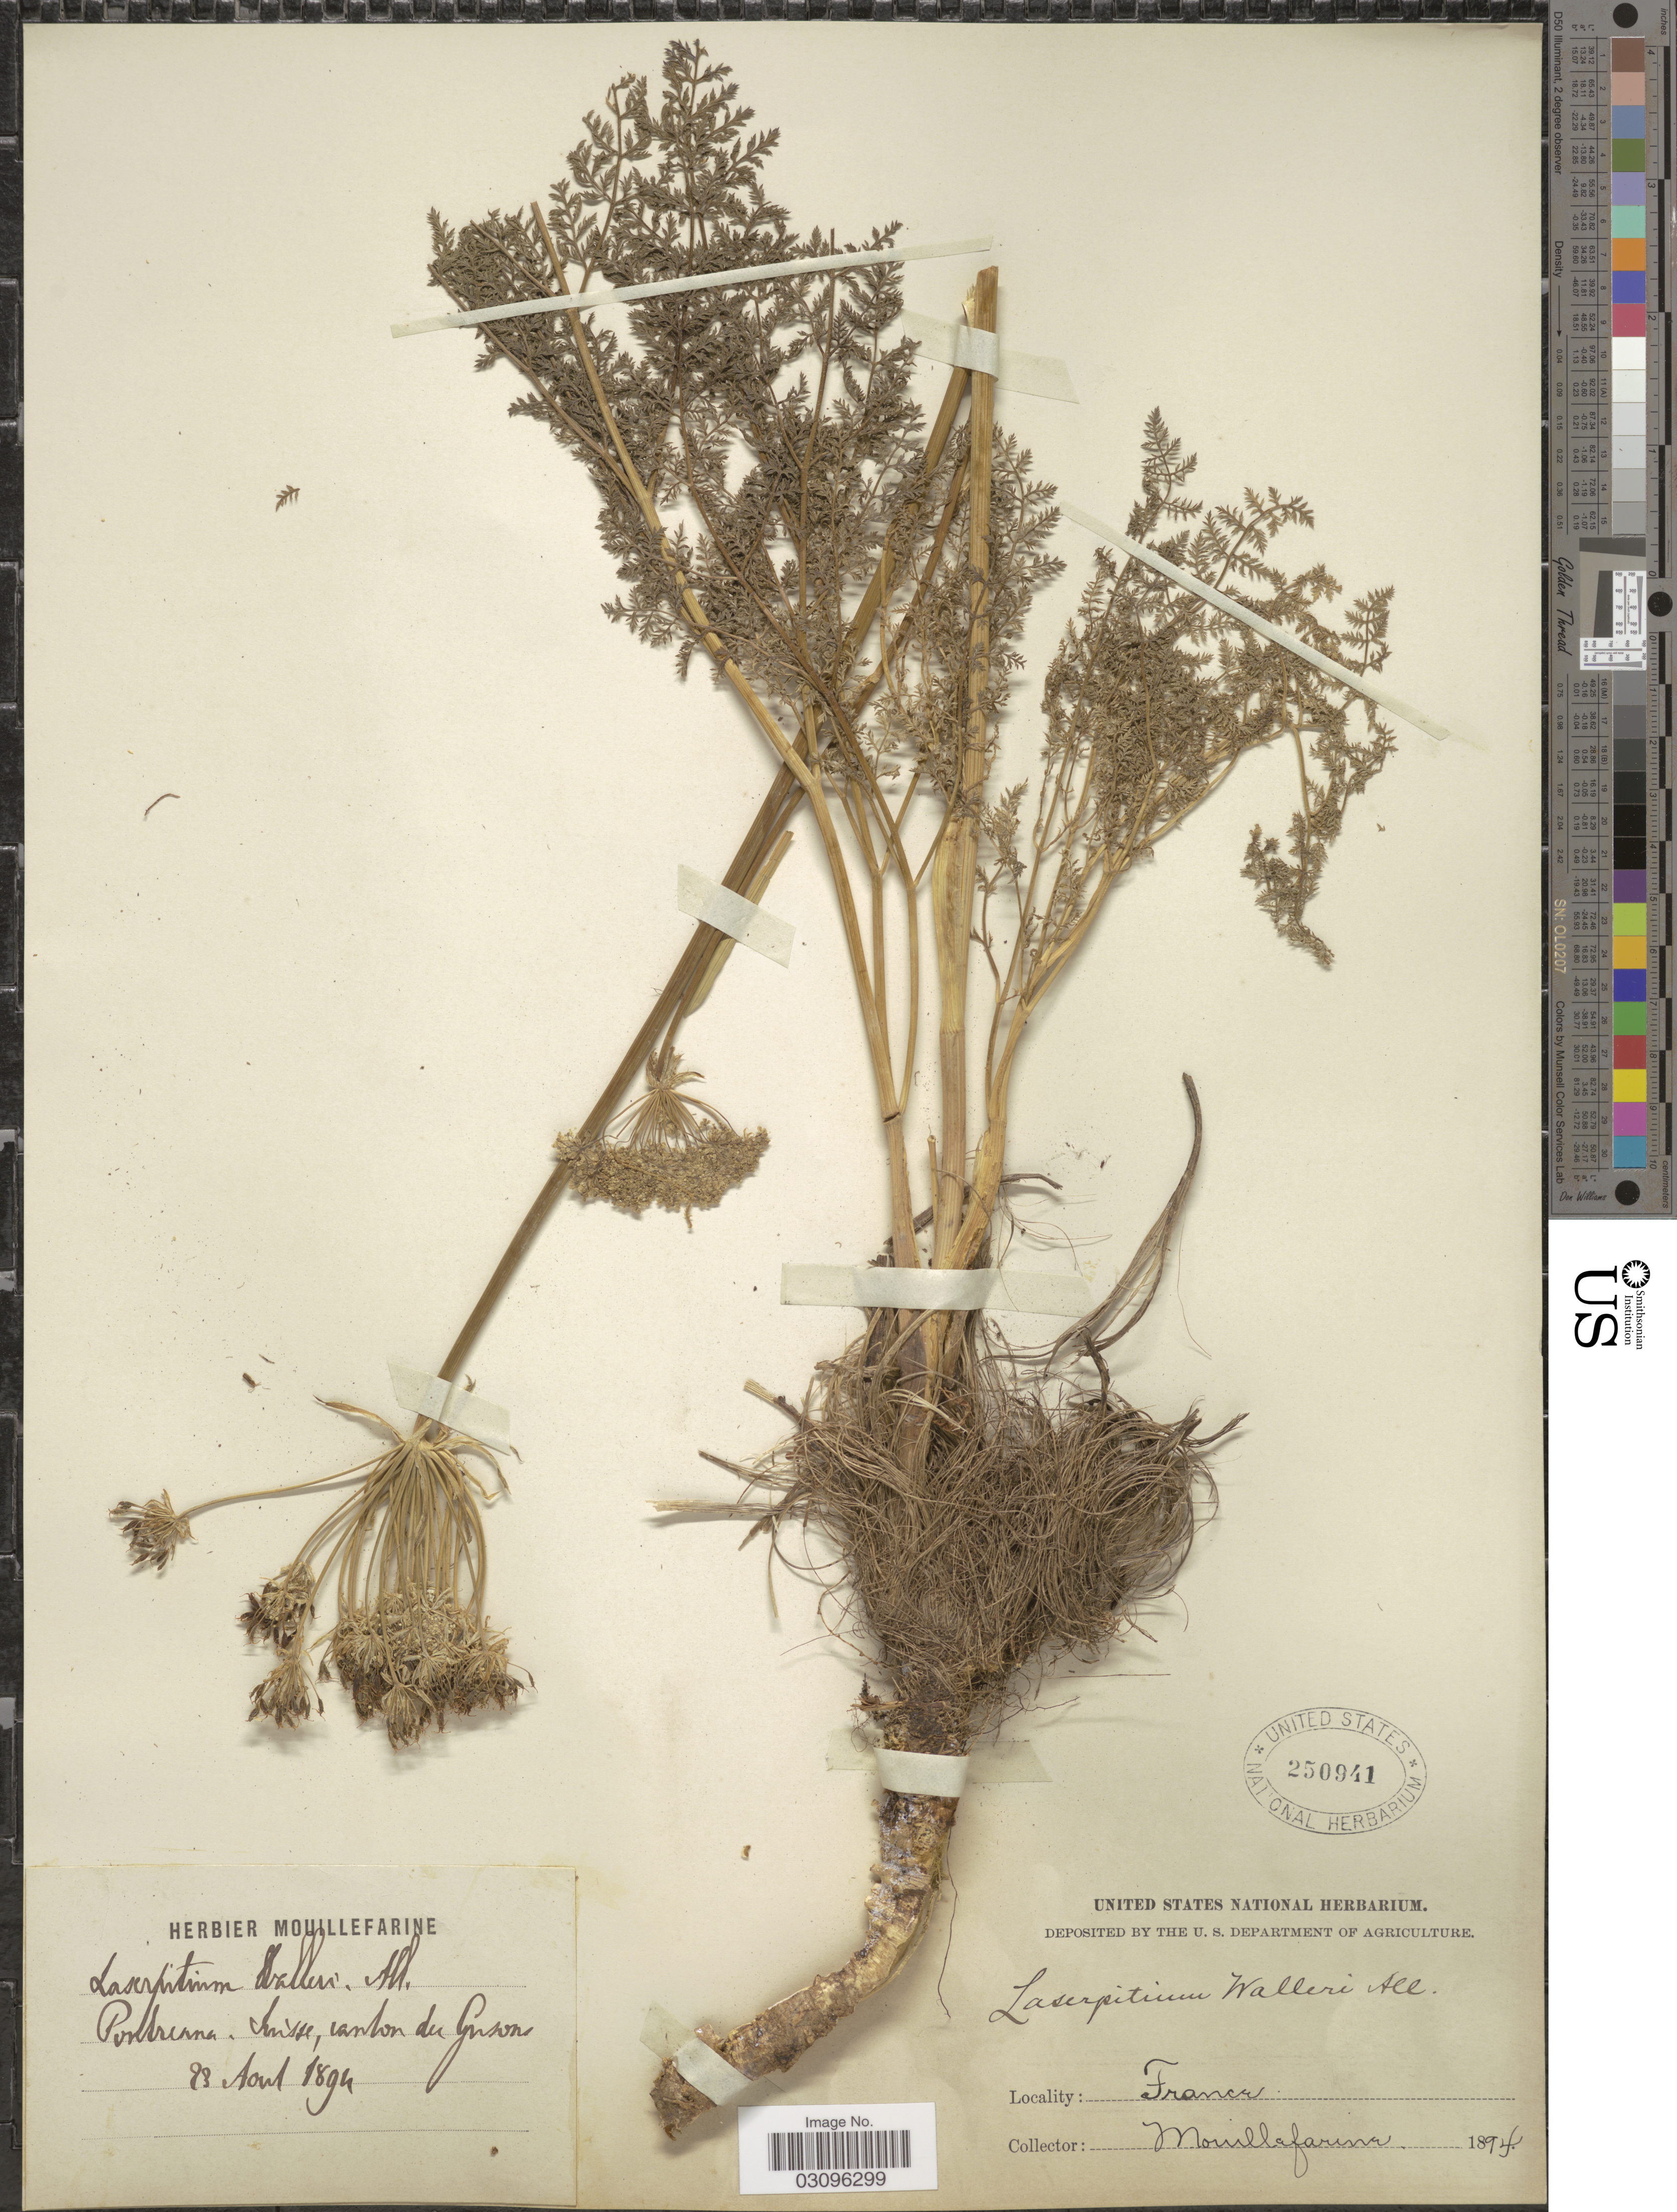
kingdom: Plantae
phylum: Tracheophyta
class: Magnoliopsida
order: Apiales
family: Apiaceae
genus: Laserpitium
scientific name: Laserpitium halleri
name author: Crantz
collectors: A. Mouillefarine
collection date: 1894-08-23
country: France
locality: Portrenna. Linsse, canton der Grisons.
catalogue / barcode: US 250941